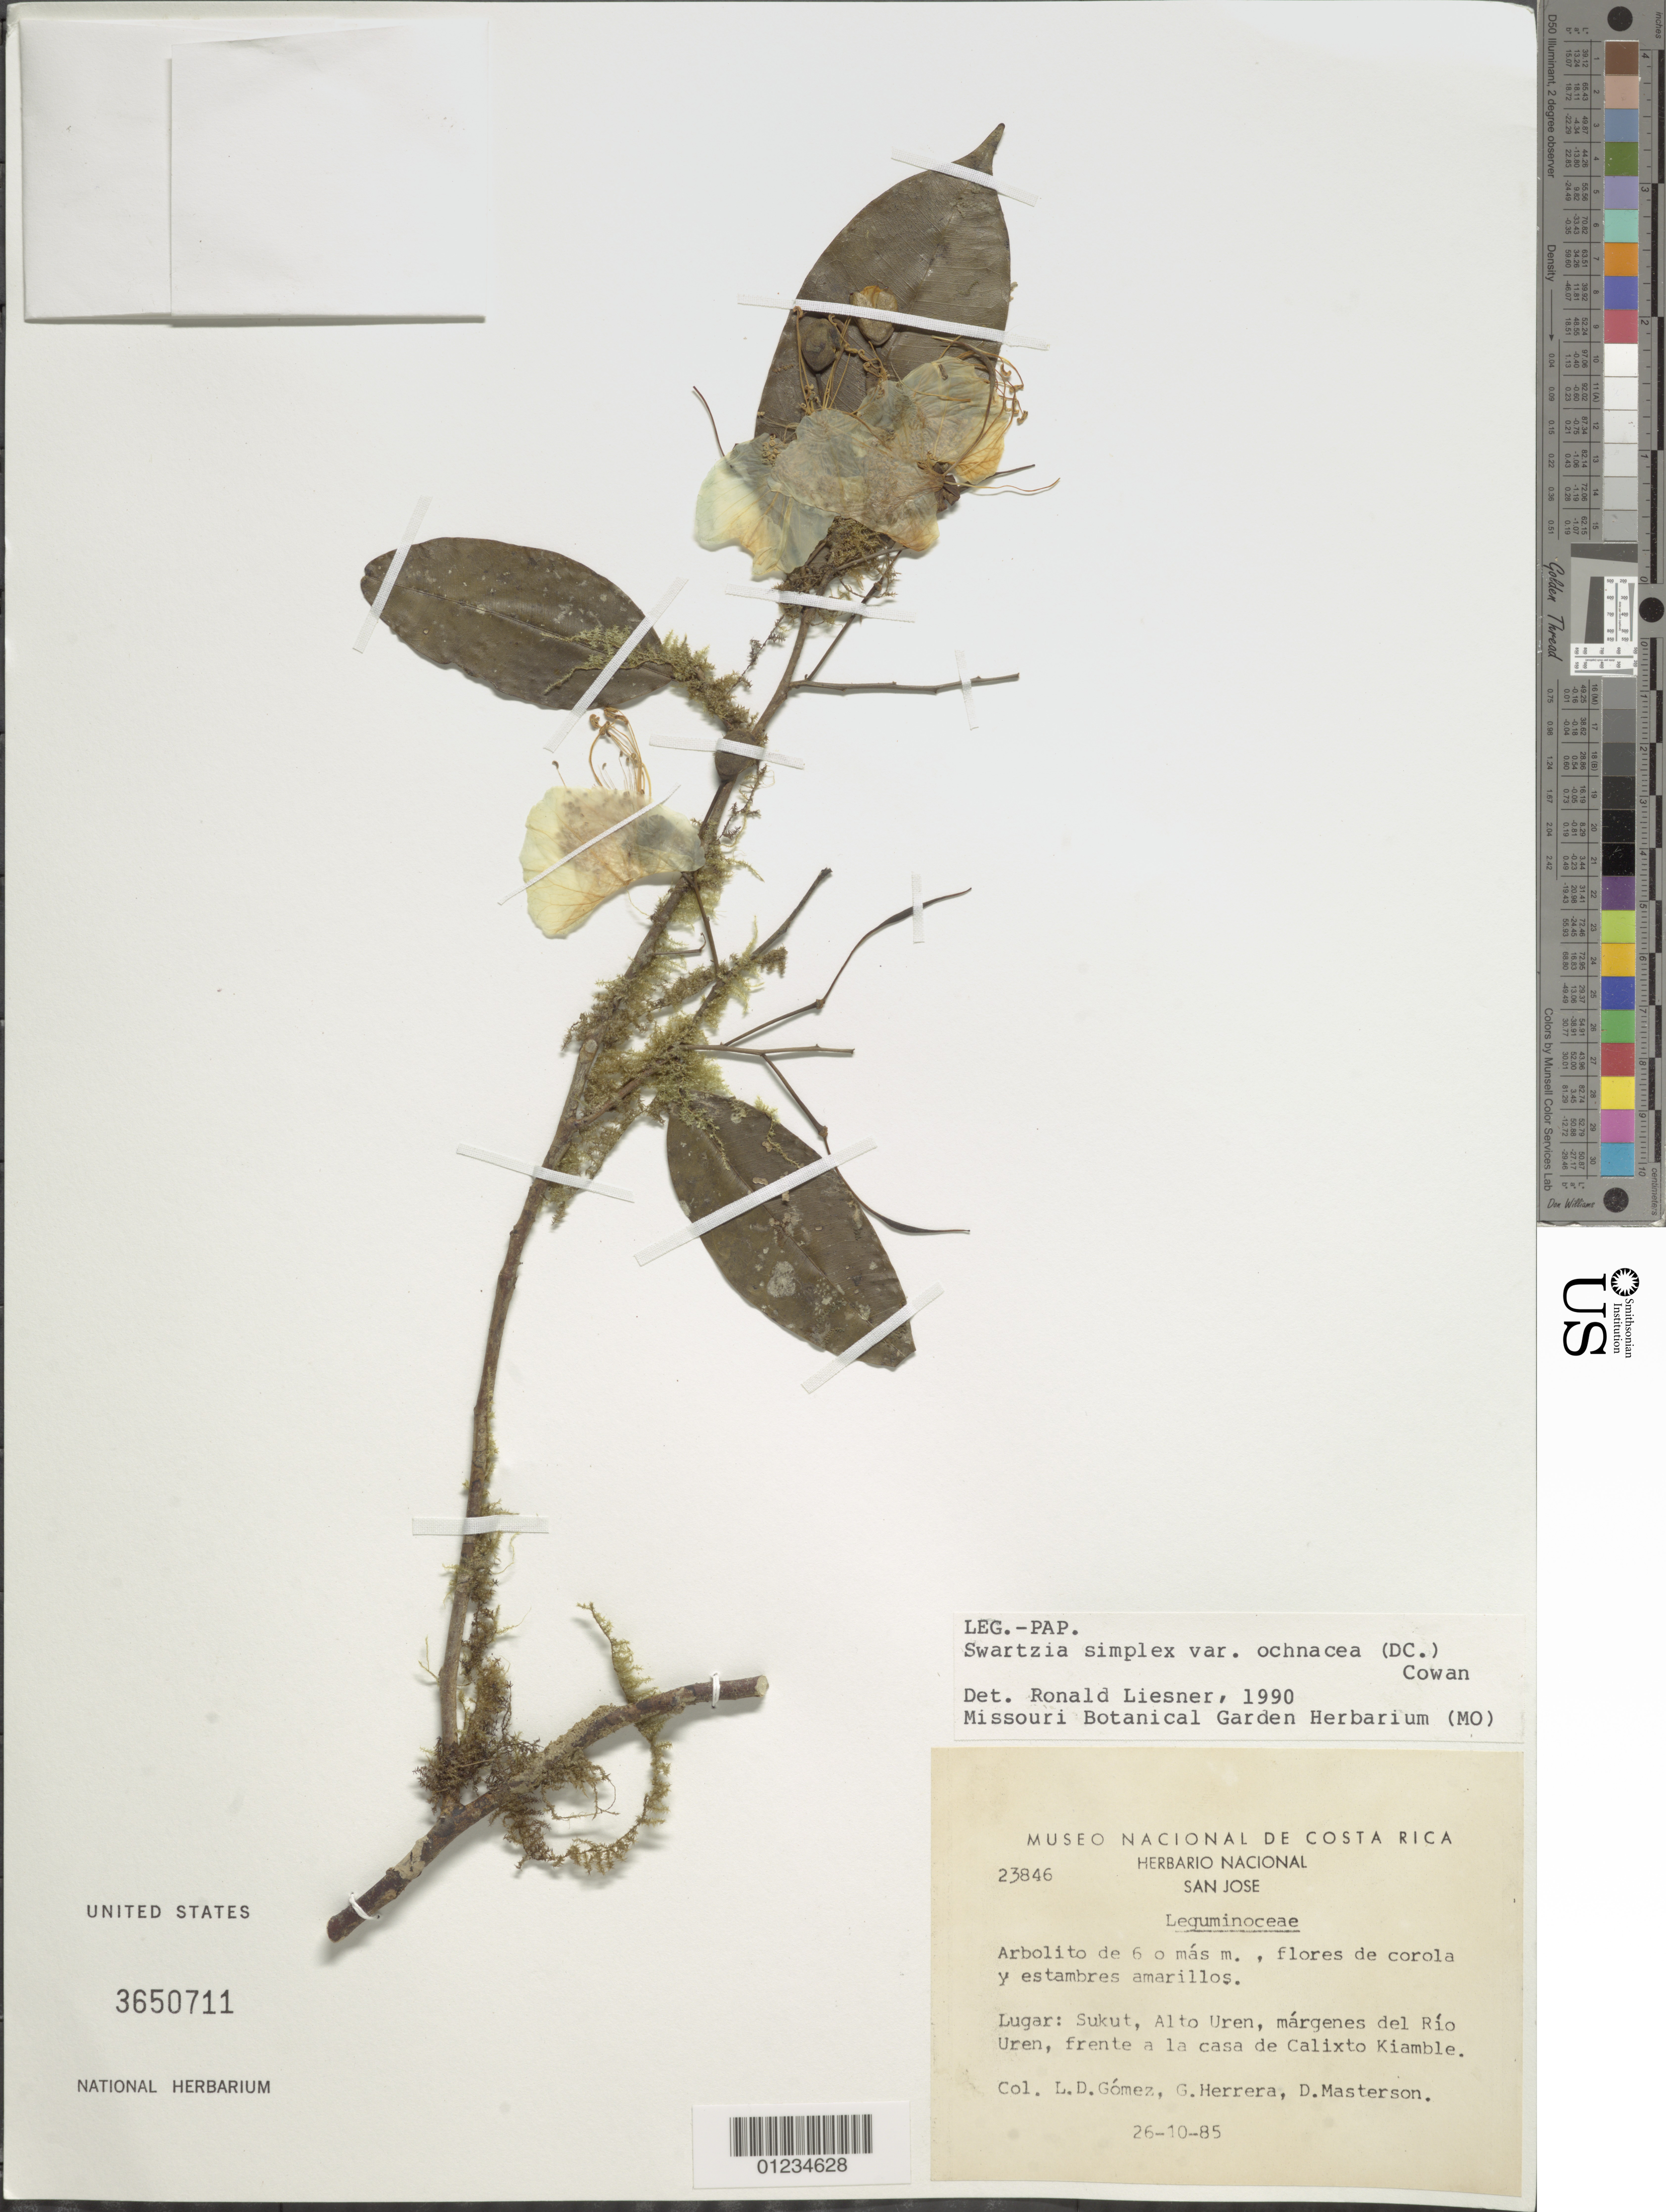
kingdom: Plantae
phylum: Tracheophyta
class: Magnoliopsida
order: Fabales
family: Fabaceae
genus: Swartzia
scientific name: Swartzia simplex var. ochnacea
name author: (DC.) R.S. Cowan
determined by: Liesner, R. L.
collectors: L. D. Gómez, G. Herrera & D. Masterson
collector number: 23846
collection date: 1985-10-26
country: Costa Rica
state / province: San José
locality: Sukut, Alto Uren, margenes del Rio Uren, frente a la casa de Calixto Kiamble.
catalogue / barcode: US 3650711